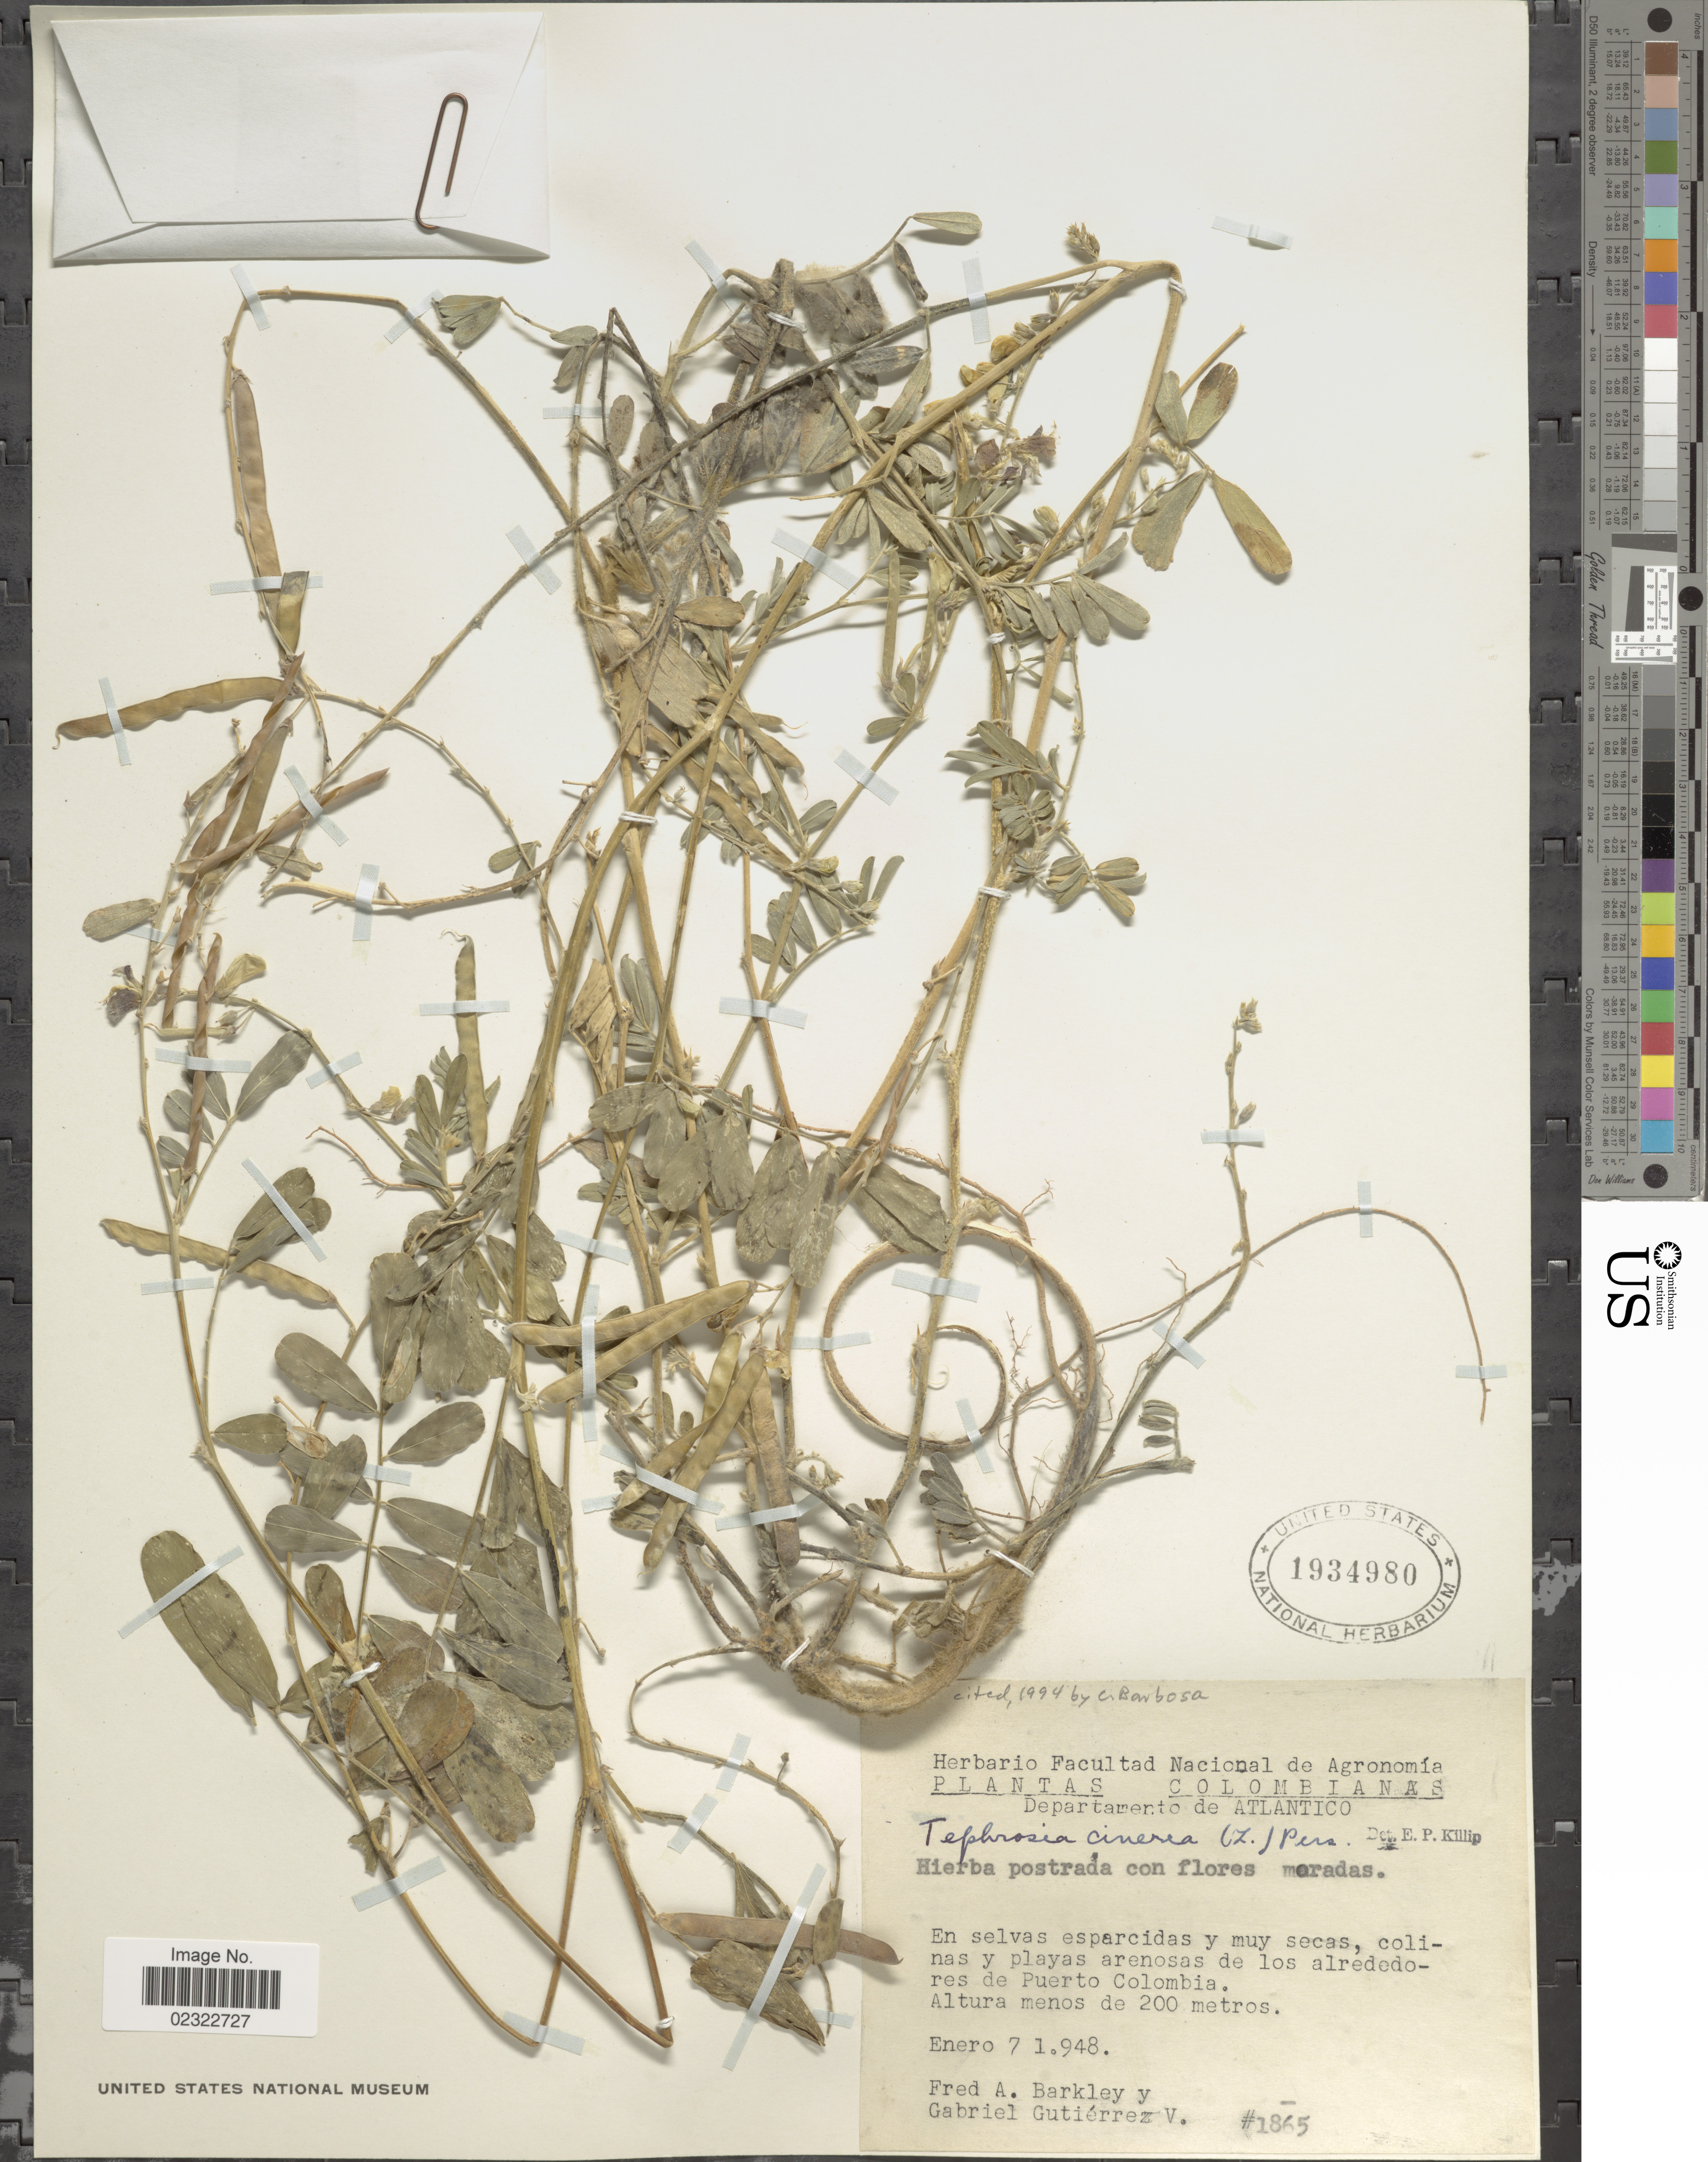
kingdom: Plantae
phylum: Tracheophyta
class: Magnoliopsida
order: Fabales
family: Fabaceae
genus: Tephrosia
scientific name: Tephrosia cinerea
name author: (L.) Pers.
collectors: F. A. Barkley & G. Gutiérrez V.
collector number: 1865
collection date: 1948-01-07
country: Colombia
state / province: Atlántico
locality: Colombianas. En selvad esparcidas y muy secas, colinas y playas arenosas de Los alrededores de Puerto Colombia.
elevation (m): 200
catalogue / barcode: US 1934980